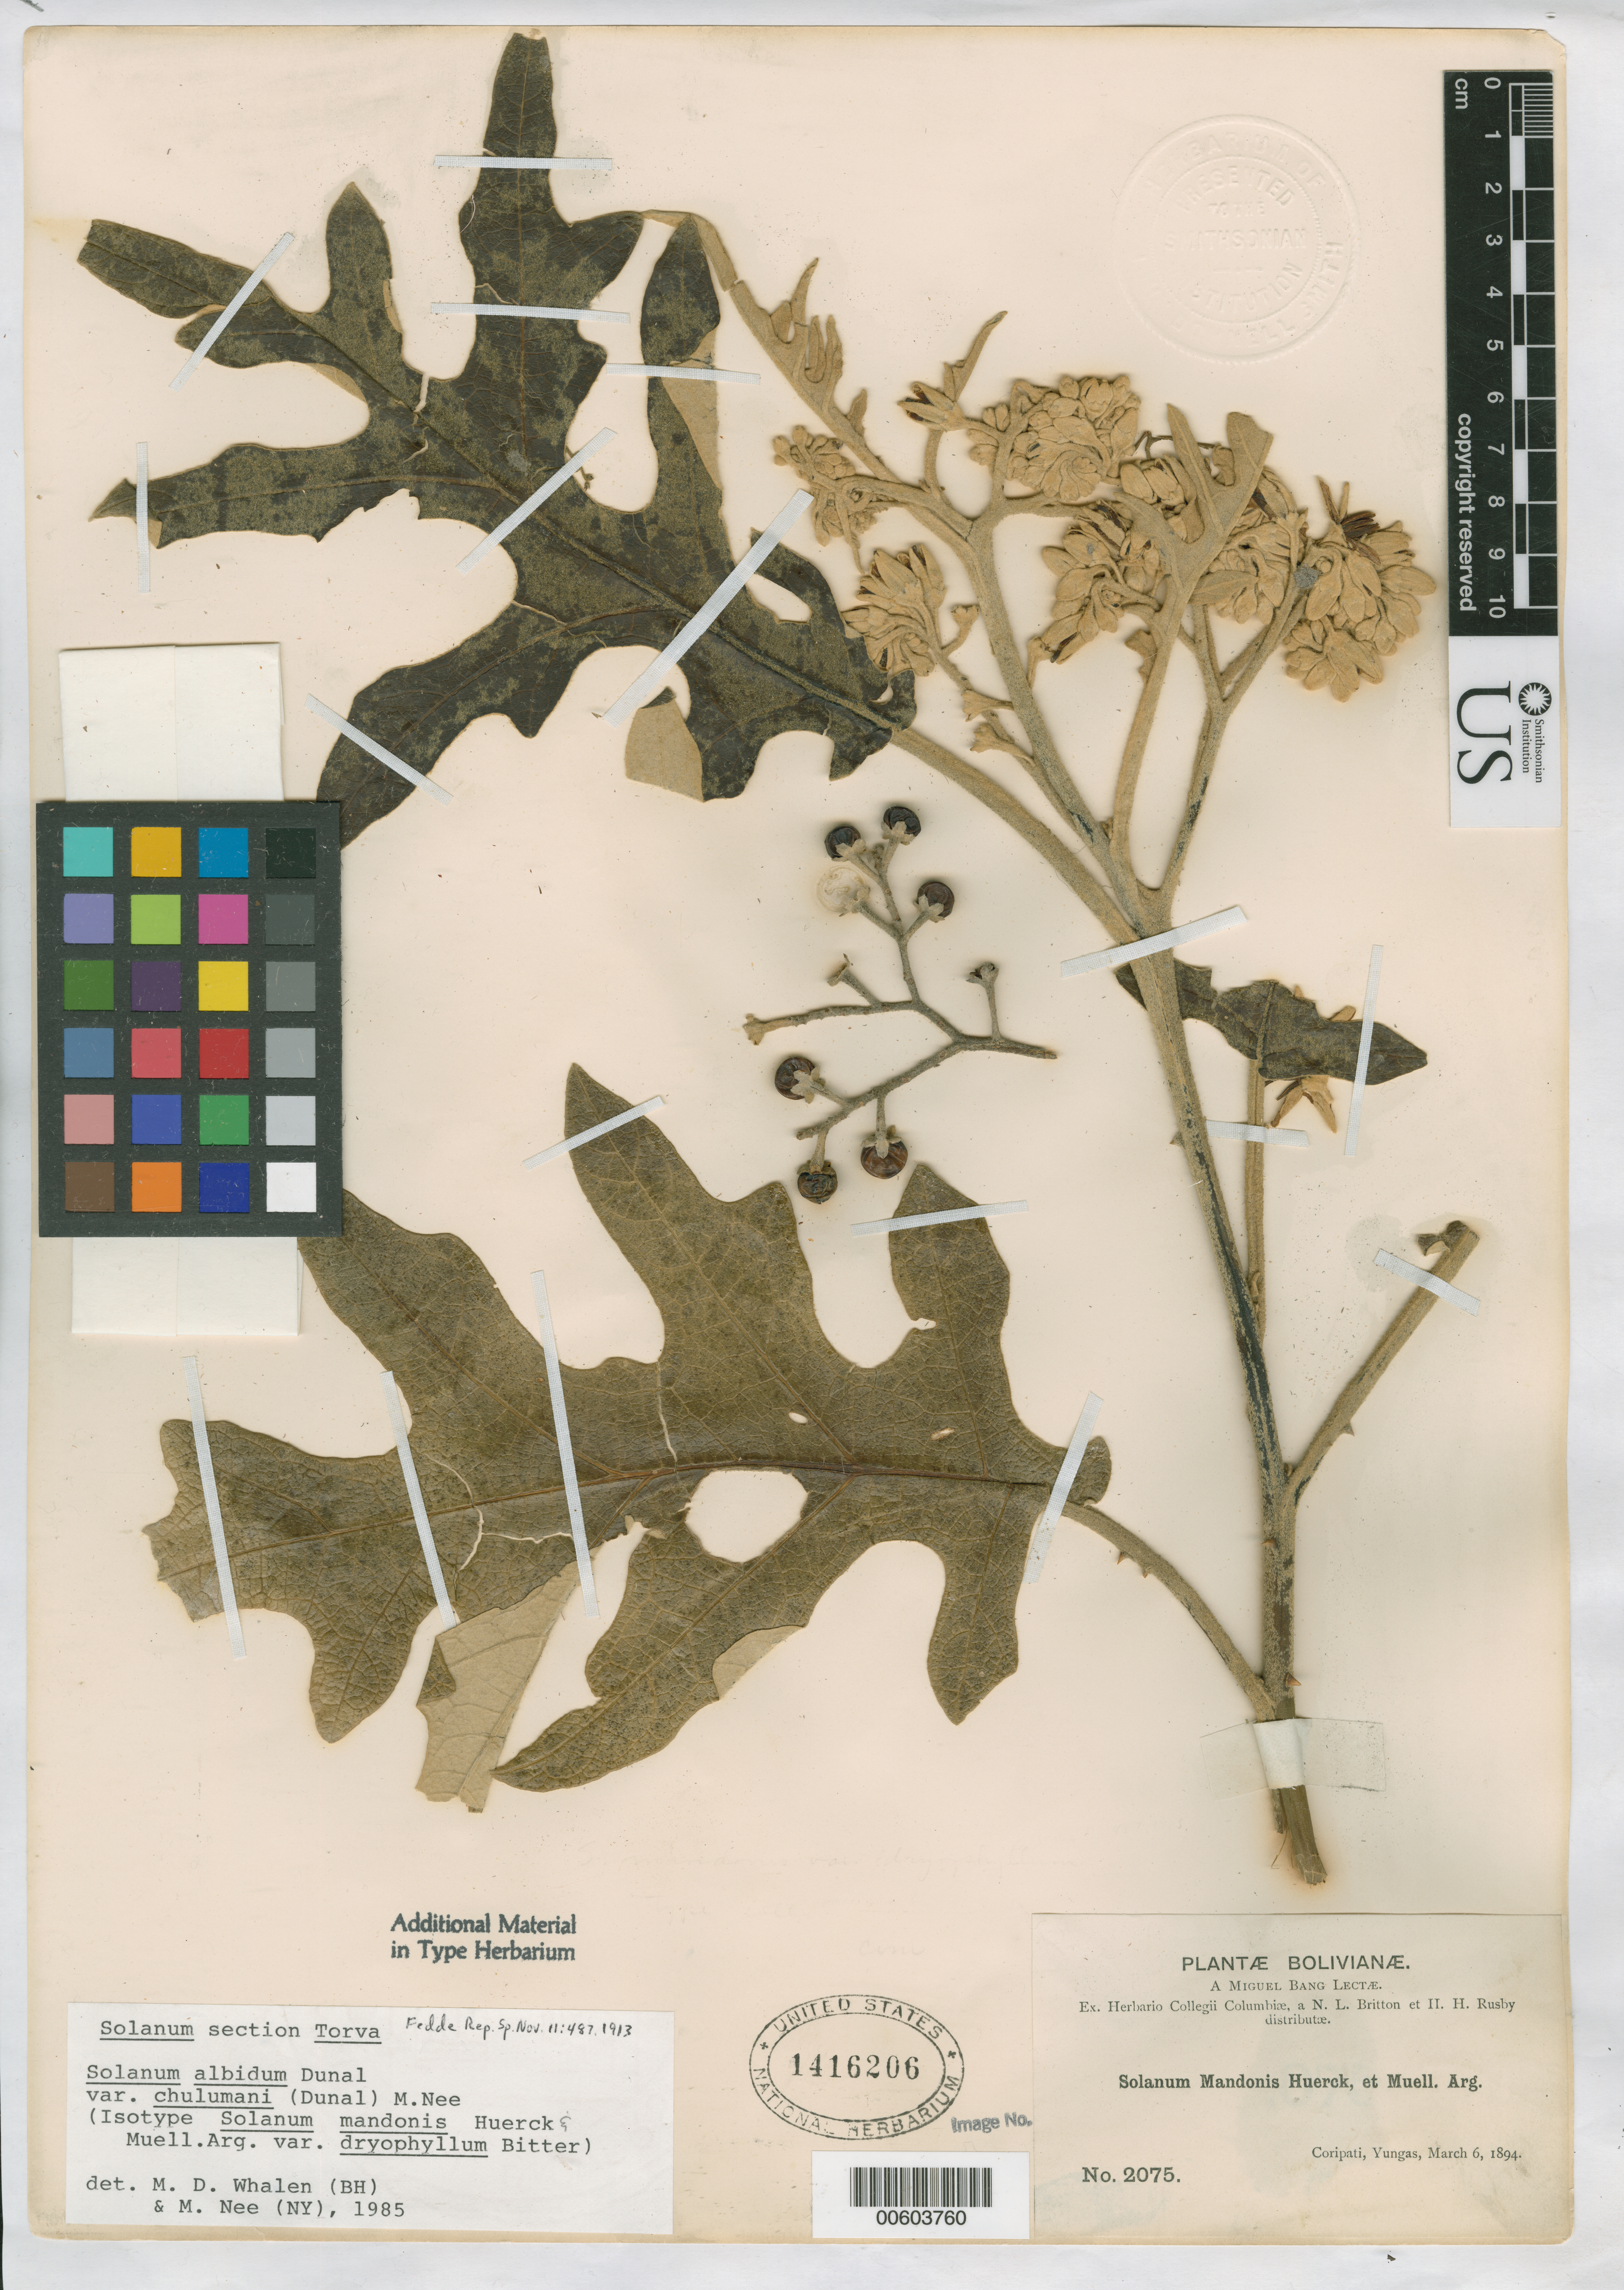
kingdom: Plantae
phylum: Tracheophyta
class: Magnoliopsida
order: Solanales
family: Solanaceae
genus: Solanum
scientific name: Solanum mandonis var. dryophyllum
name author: Bitter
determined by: Whalen, M. D.; Nee, M. H.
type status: Isotype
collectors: M. Bang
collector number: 2075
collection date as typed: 06 Mar 1894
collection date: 1894-03-06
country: Bolivia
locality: Coripati, yungas.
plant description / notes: Specimen ex John Donnell Smith herbarium.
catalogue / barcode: US 1416206